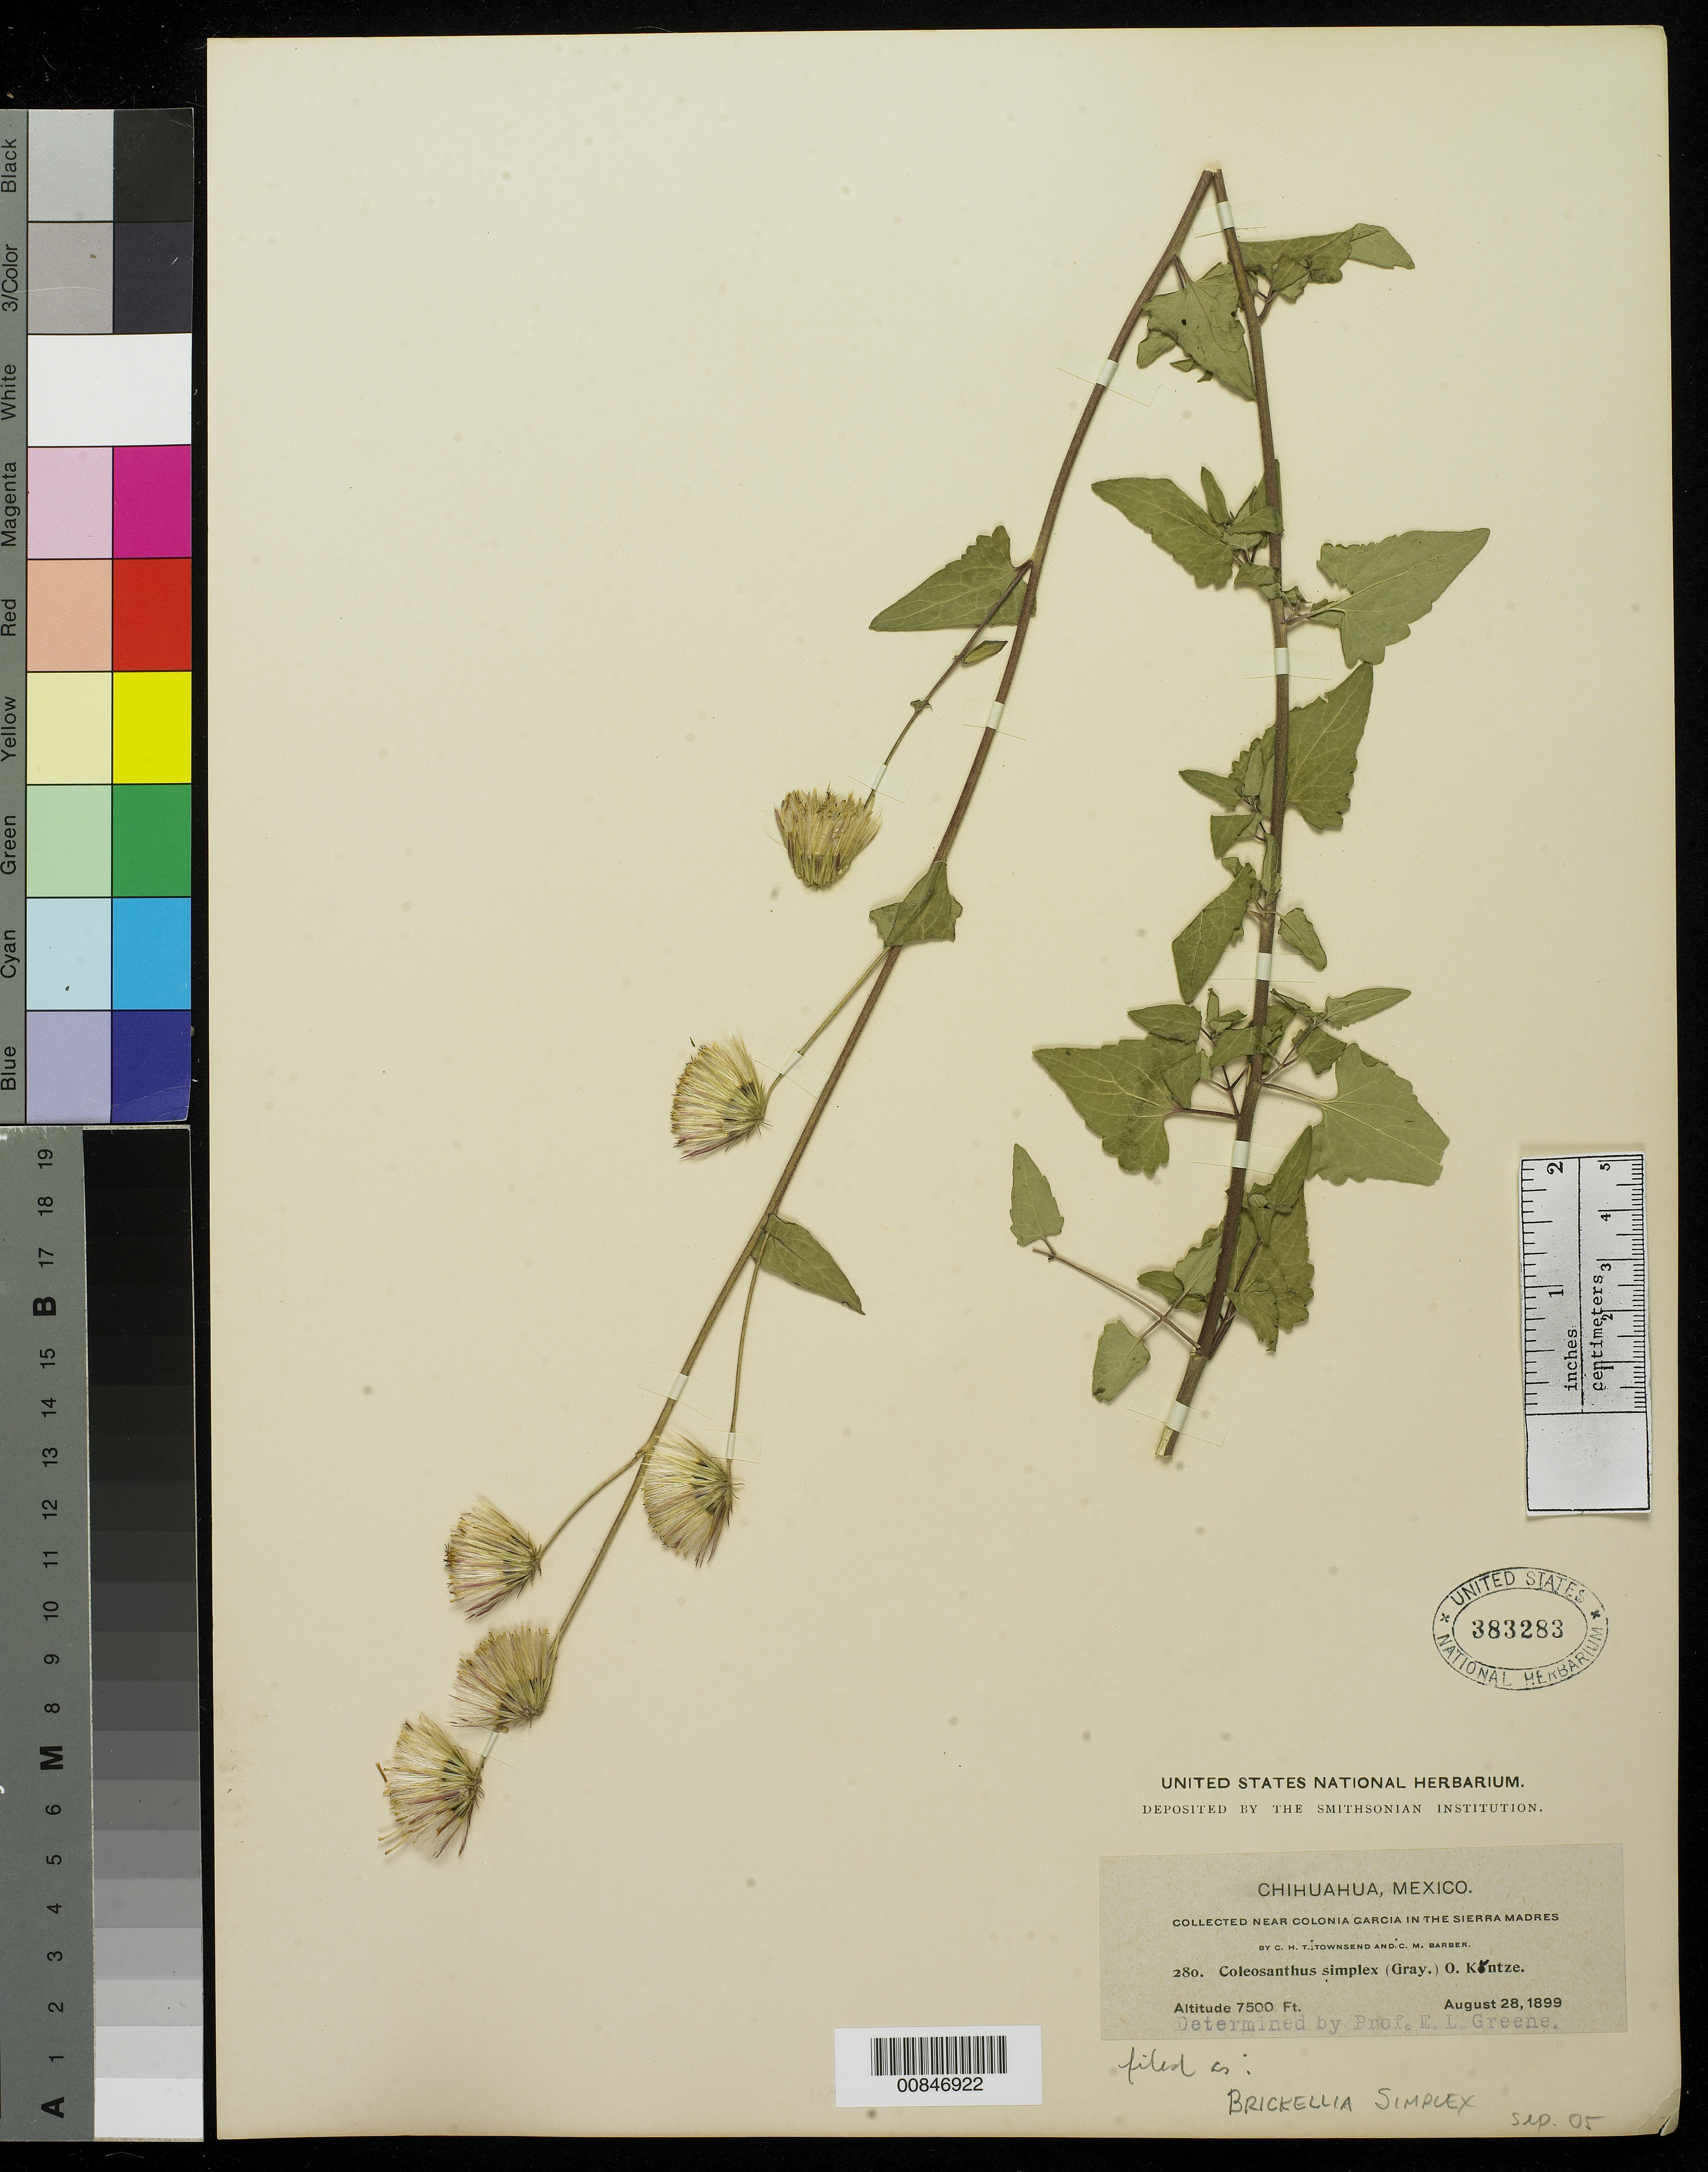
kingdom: Plantae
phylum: Tracheophyta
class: Magnoliopsida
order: Asterales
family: Asteraceae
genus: Brickellia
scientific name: Brickellia simplex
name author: A. Gray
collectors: C. H. T. Townsend & C. Barber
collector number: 280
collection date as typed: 28 Aug 1899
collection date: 1899-08-28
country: Mexico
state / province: Chihuahua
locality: Near Colonia García in the Sierra Madre, Chihuahua.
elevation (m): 2286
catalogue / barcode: US 383283